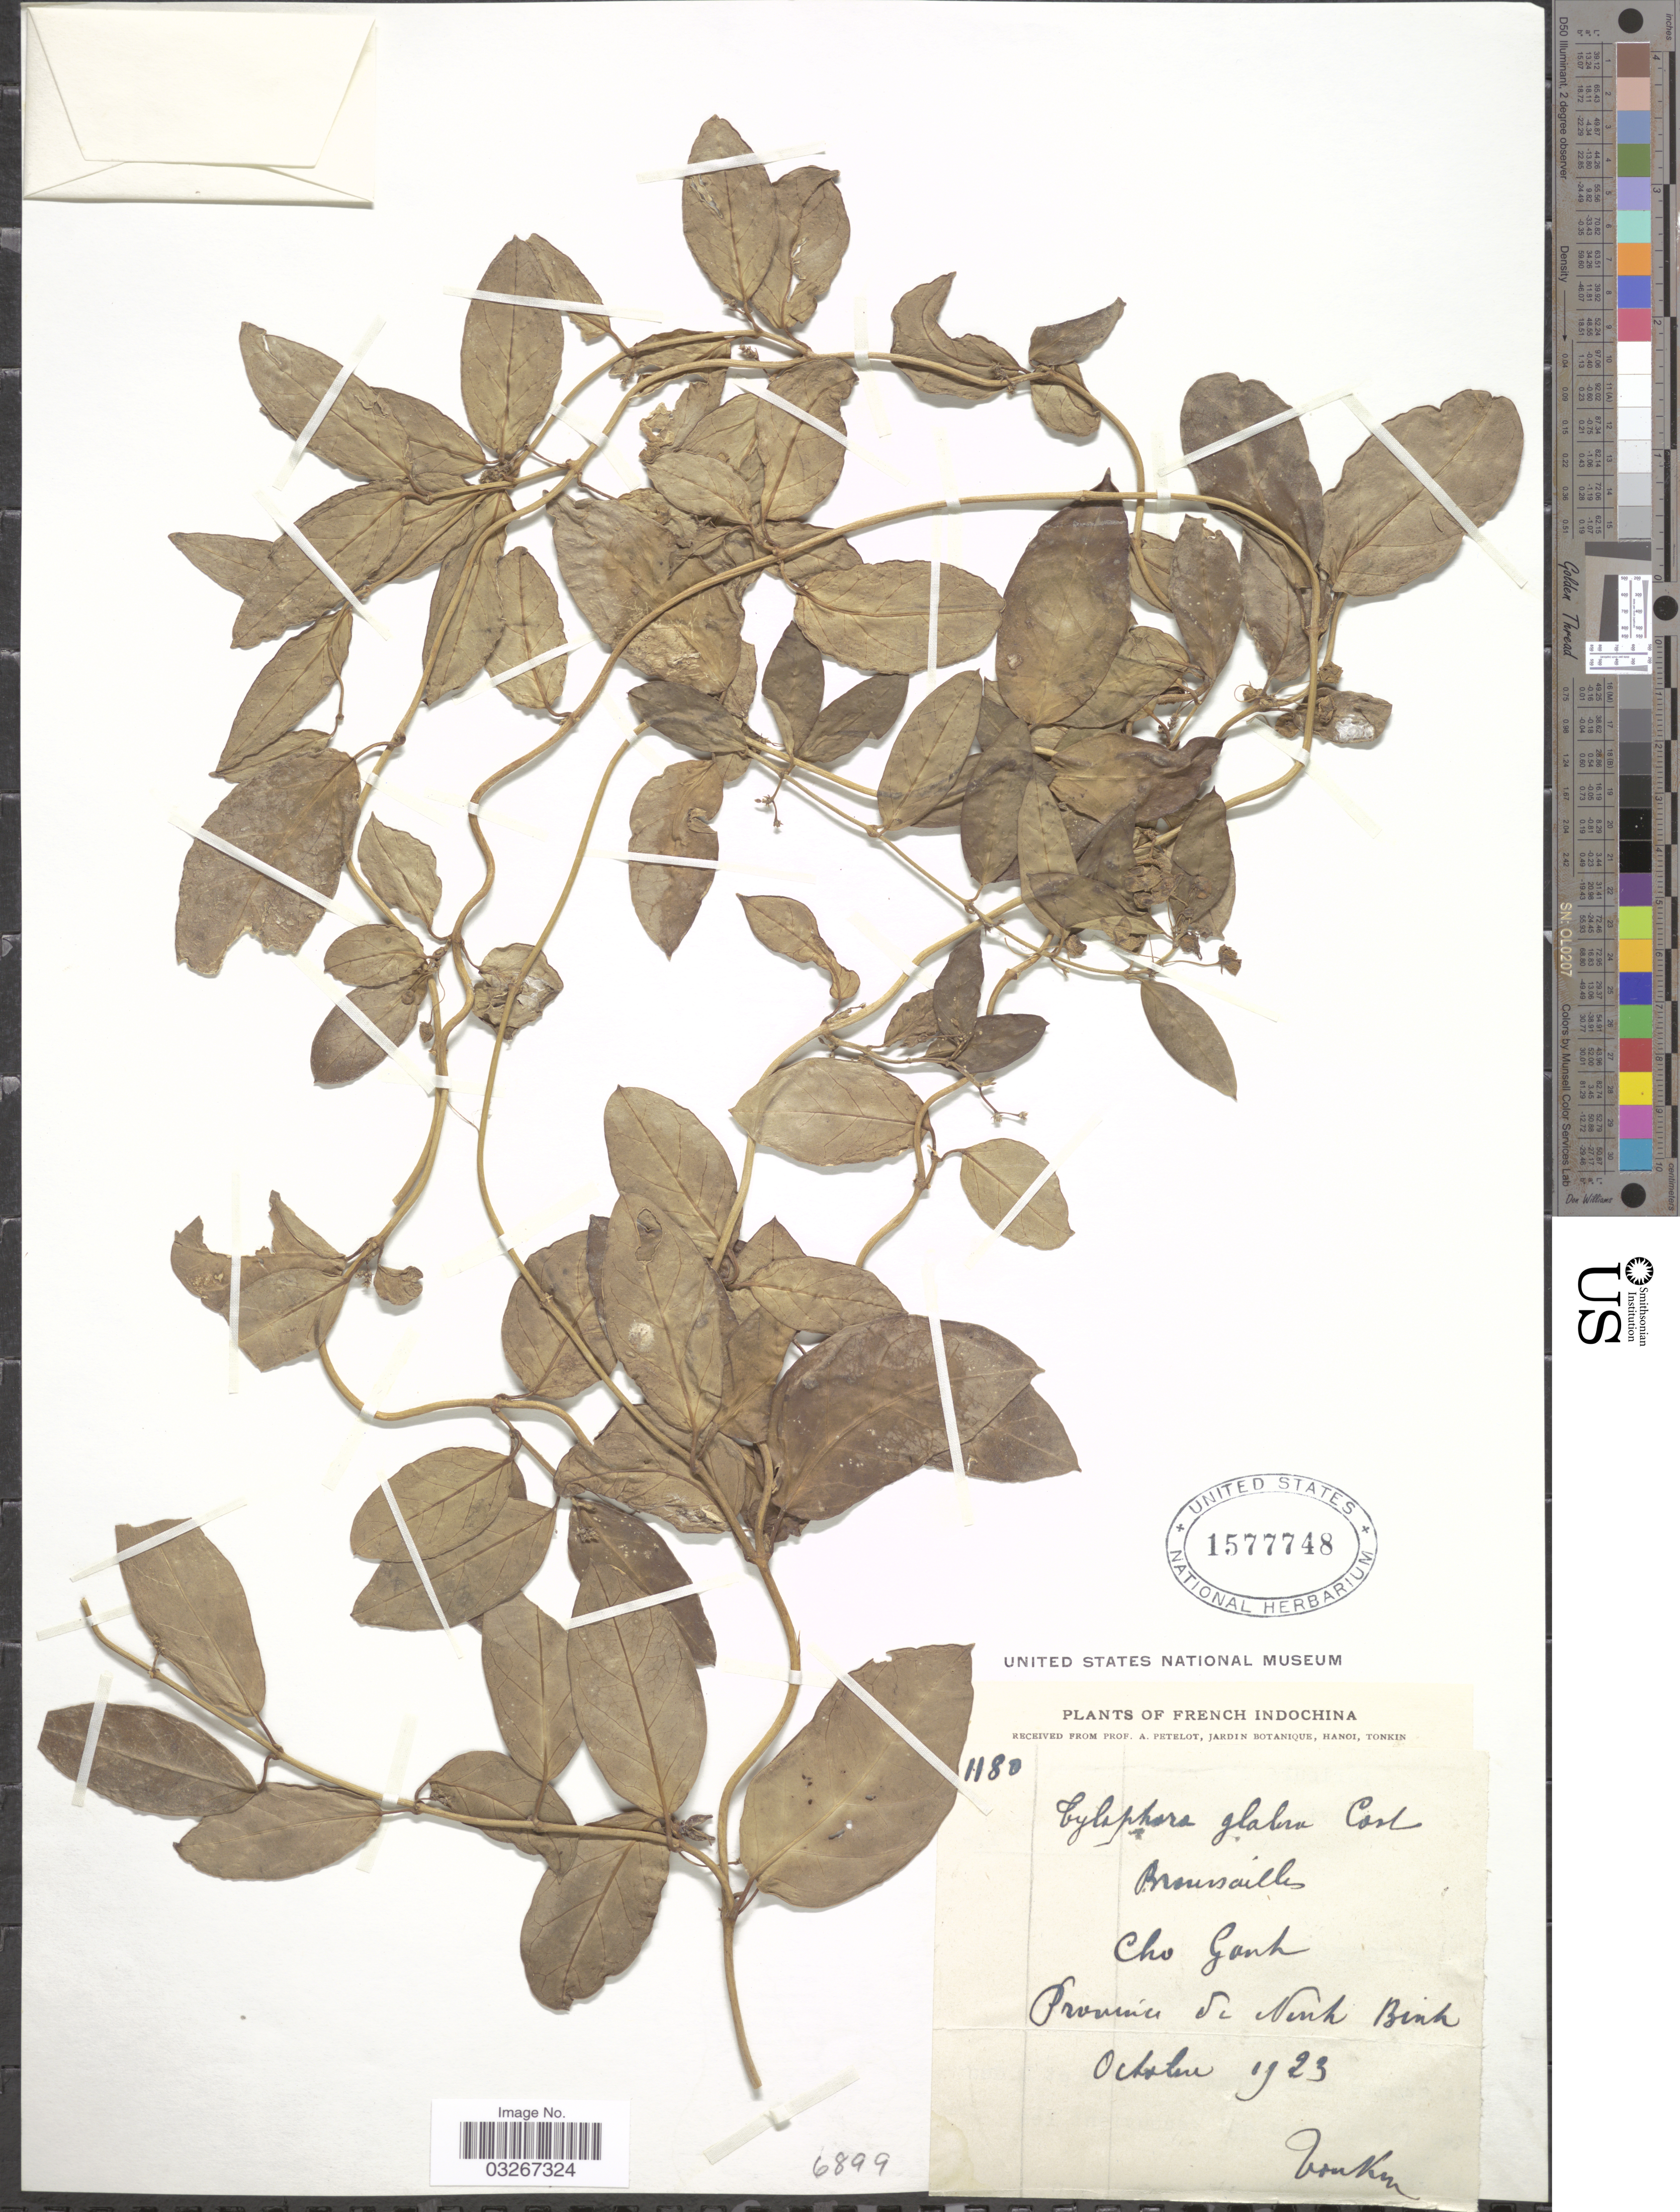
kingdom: Plantae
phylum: Tracheophyta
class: Magnoliopsida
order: Gentianales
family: Apocynaceae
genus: Tylophora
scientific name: Tylophora glabra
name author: Constantin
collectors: P. A. Pételot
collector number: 1180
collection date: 1923-10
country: Vietnam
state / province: Ninh Binh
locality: French Indochina. Cho Ganh.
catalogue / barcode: US 1577748